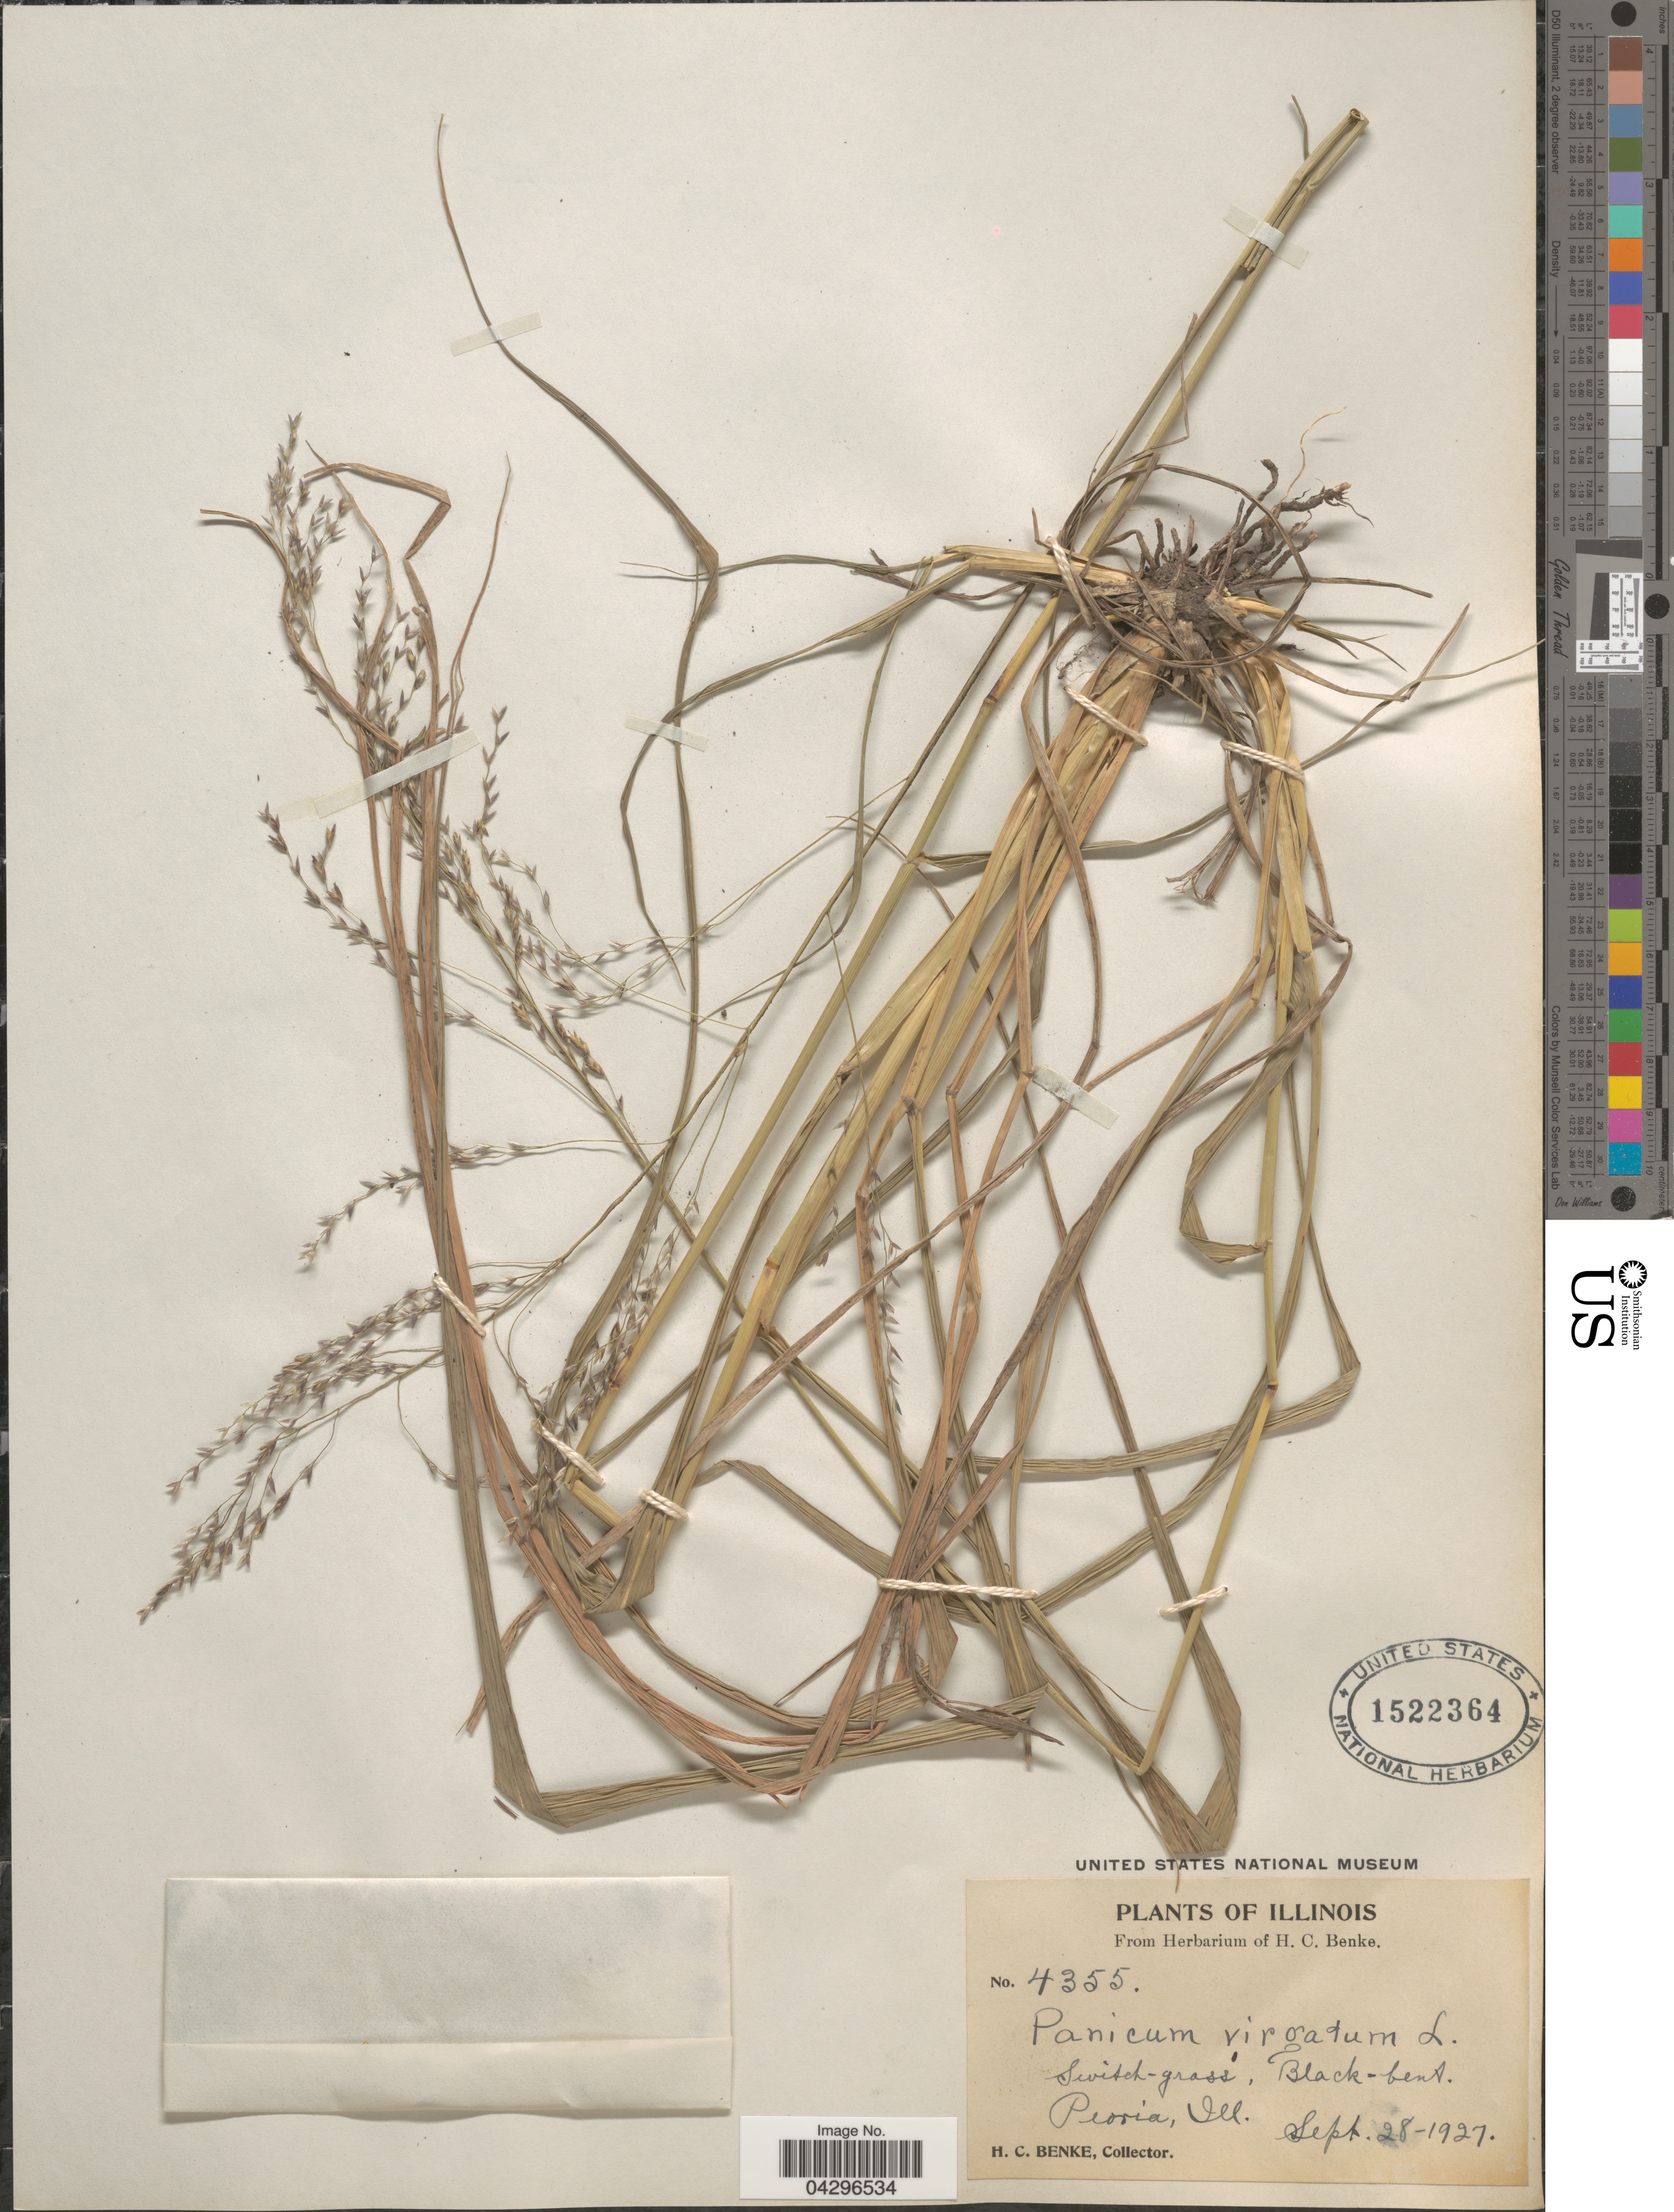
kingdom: Plantae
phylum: Tracheophyta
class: Liliopsida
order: Poales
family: Poaceae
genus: Panicum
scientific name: Panicum virgatum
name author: L.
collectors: H. Benke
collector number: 4355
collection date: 1927-09-28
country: United States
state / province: Illinois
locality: Black-bent. Peoria.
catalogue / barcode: US 1522364